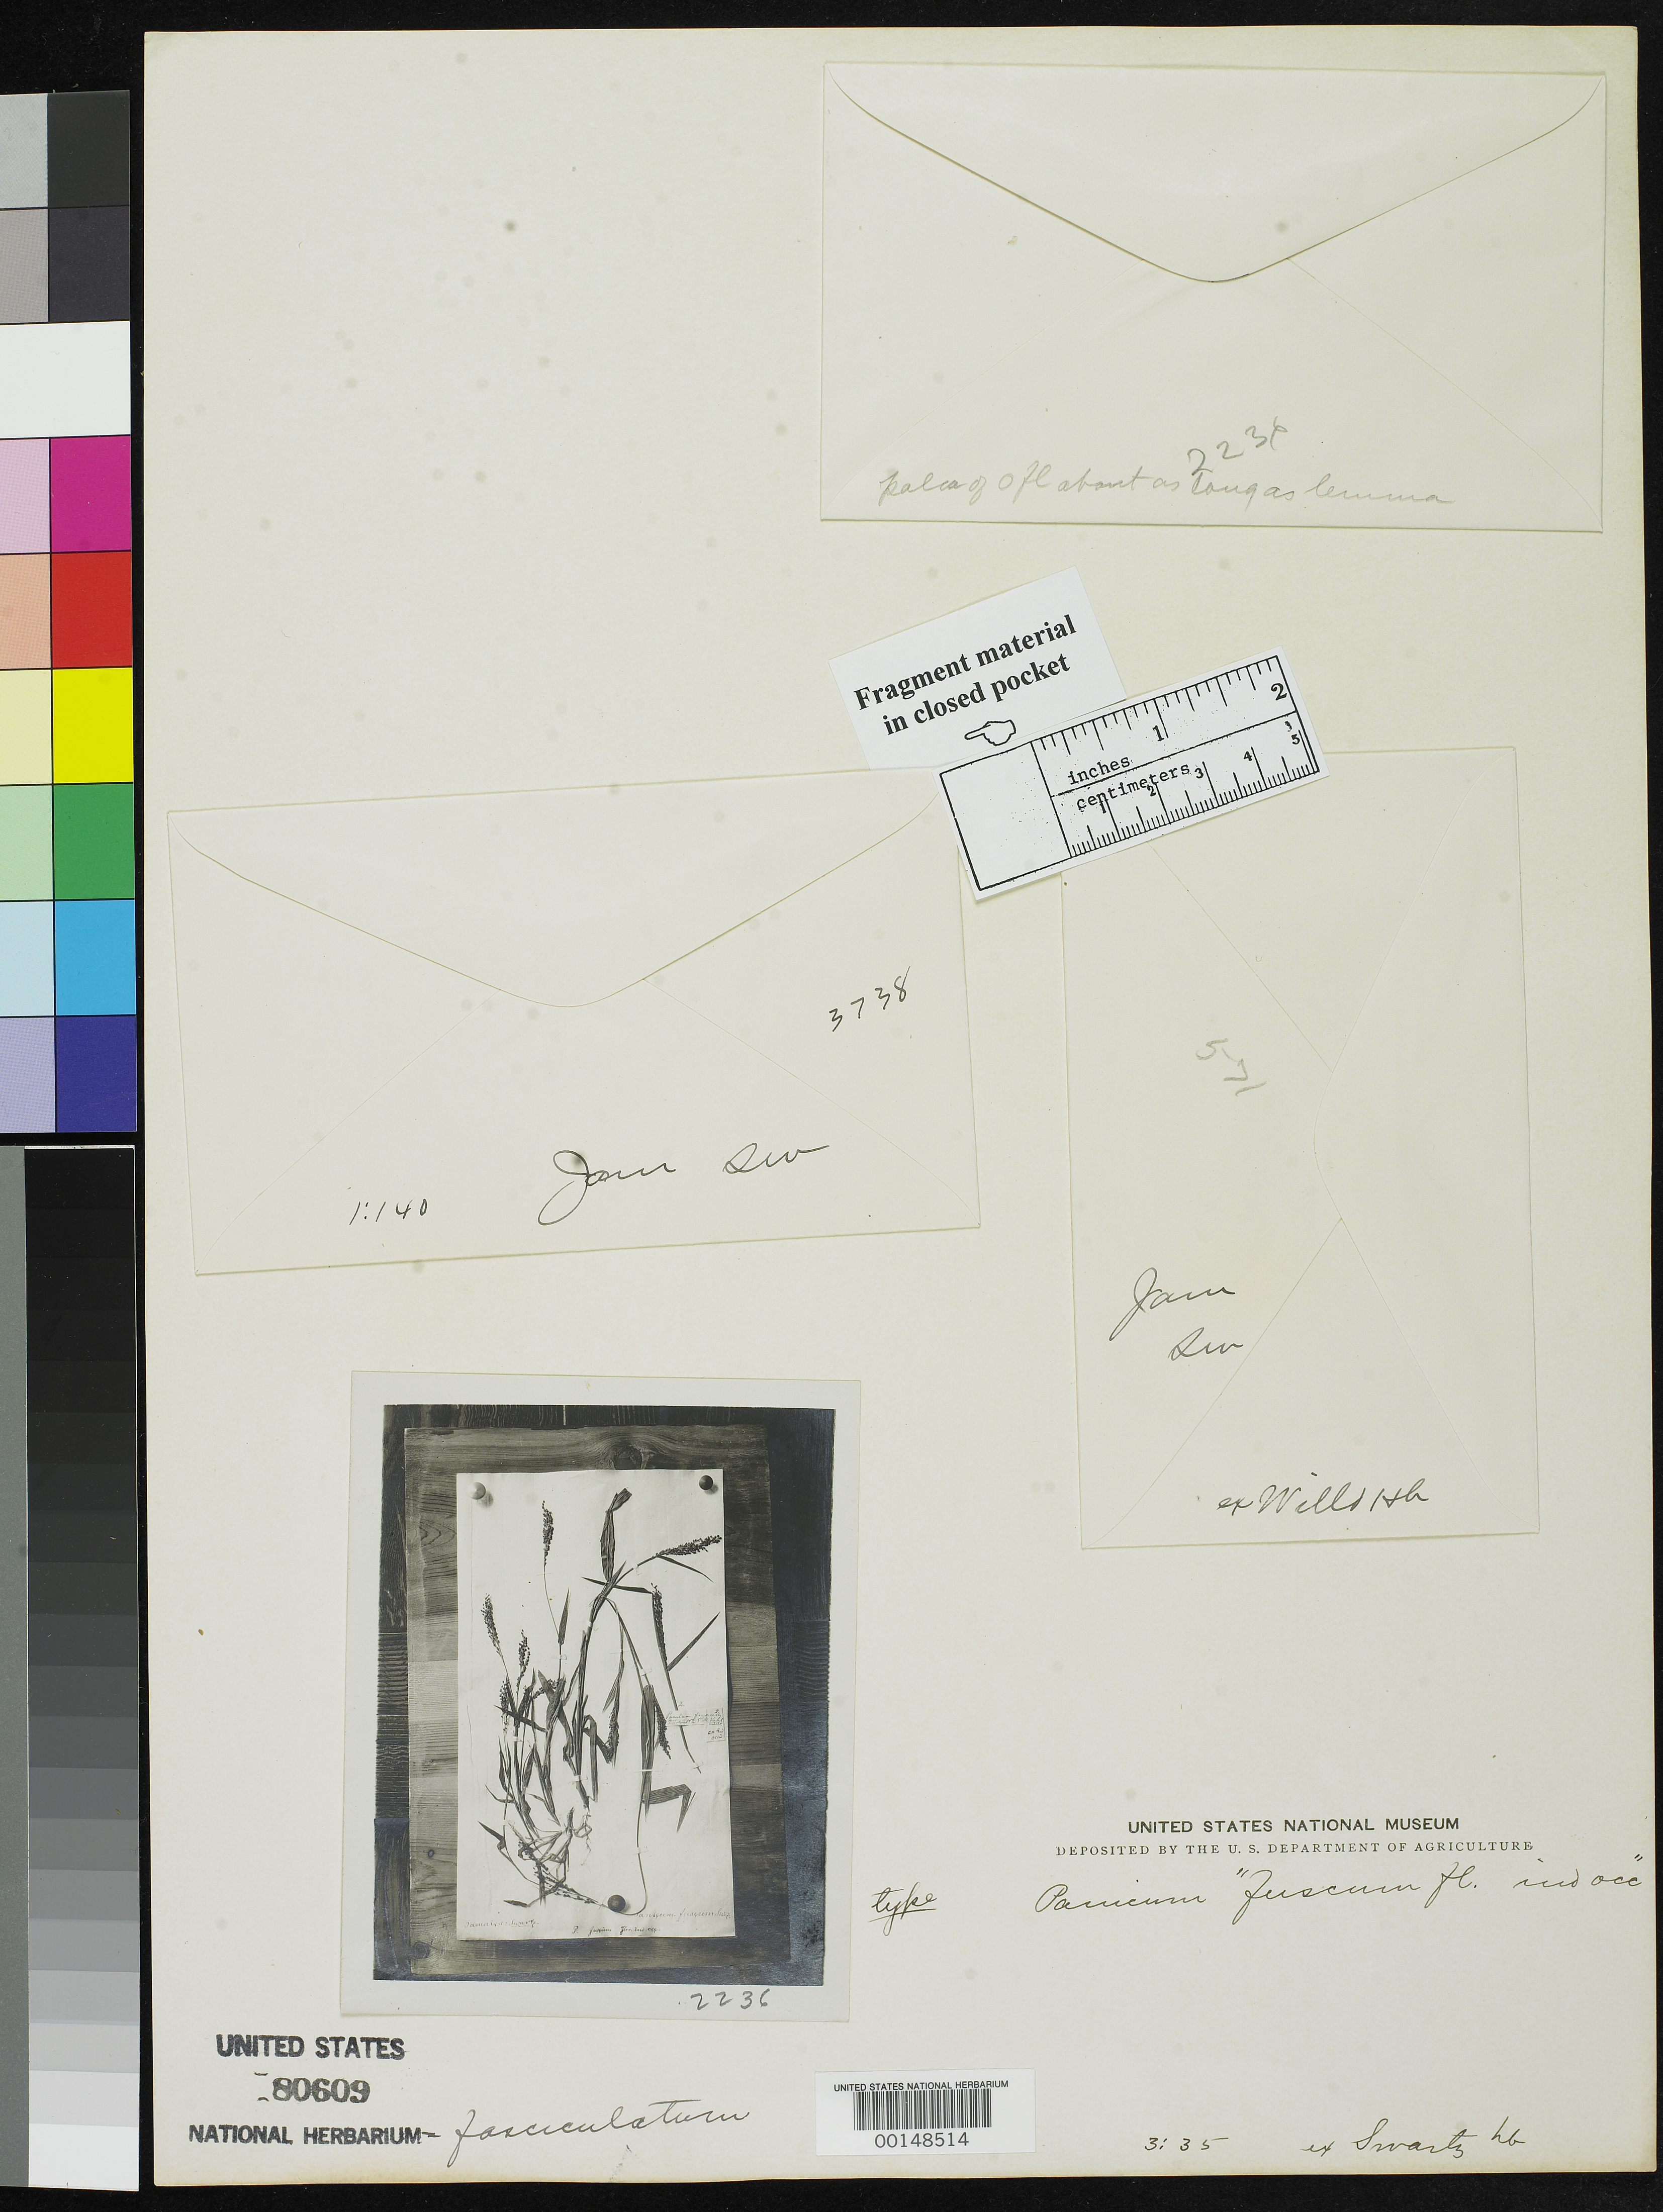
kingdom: Plantae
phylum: Tracheophyta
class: Liliopsida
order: Poales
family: Poaceae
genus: Panicum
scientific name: Panicum fuscum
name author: Sw.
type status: Type Fragment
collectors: O. P. Swartz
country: Jamaica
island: Greater Antilles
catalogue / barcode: US 80609